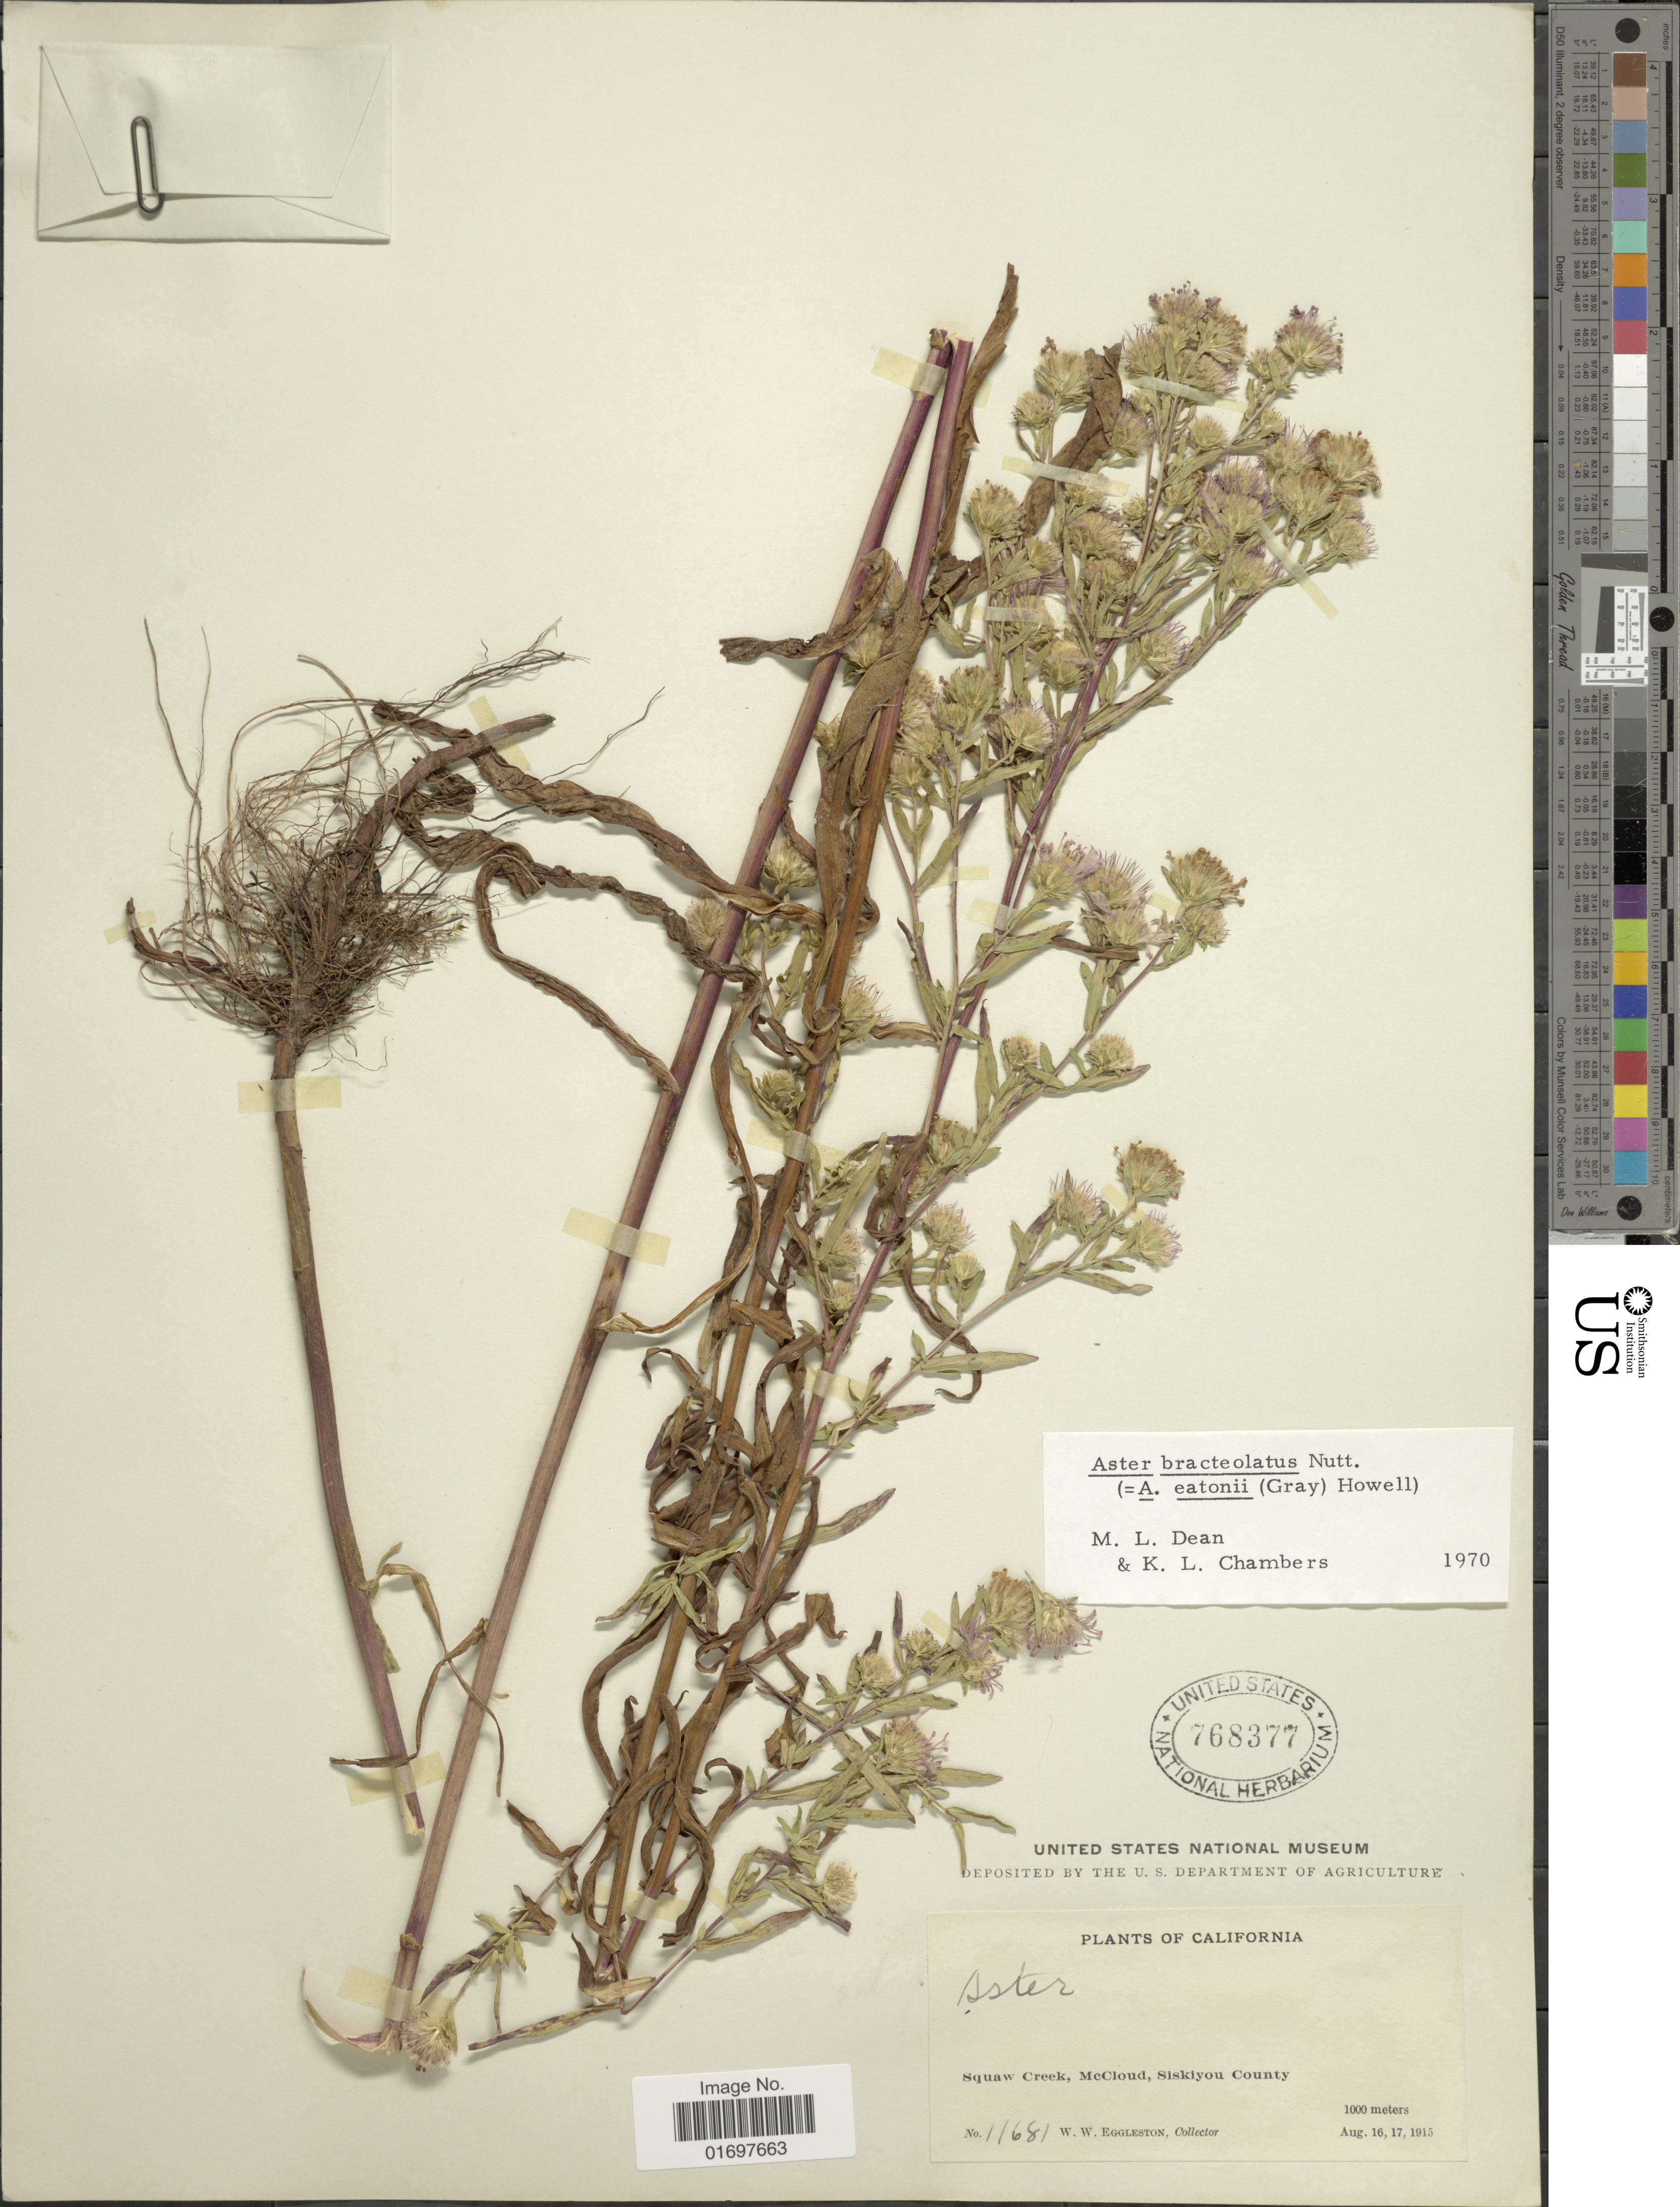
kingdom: Plantae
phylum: Tracheophyta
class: Magnoliopsida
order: Asterales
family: Asteraceae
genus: Symphyotrichum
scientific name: Symphyotrichum bracteolatum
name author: (Nutt.) G.L. Nesom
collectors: W. W. Eggleston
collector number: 11681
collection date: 1915-08-16/1915-08-17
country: United States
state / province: California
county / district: Siskiyou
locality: California, Squaw Creek, McCloud, Siskiyou County.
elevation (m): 1000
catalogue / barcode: US 768377